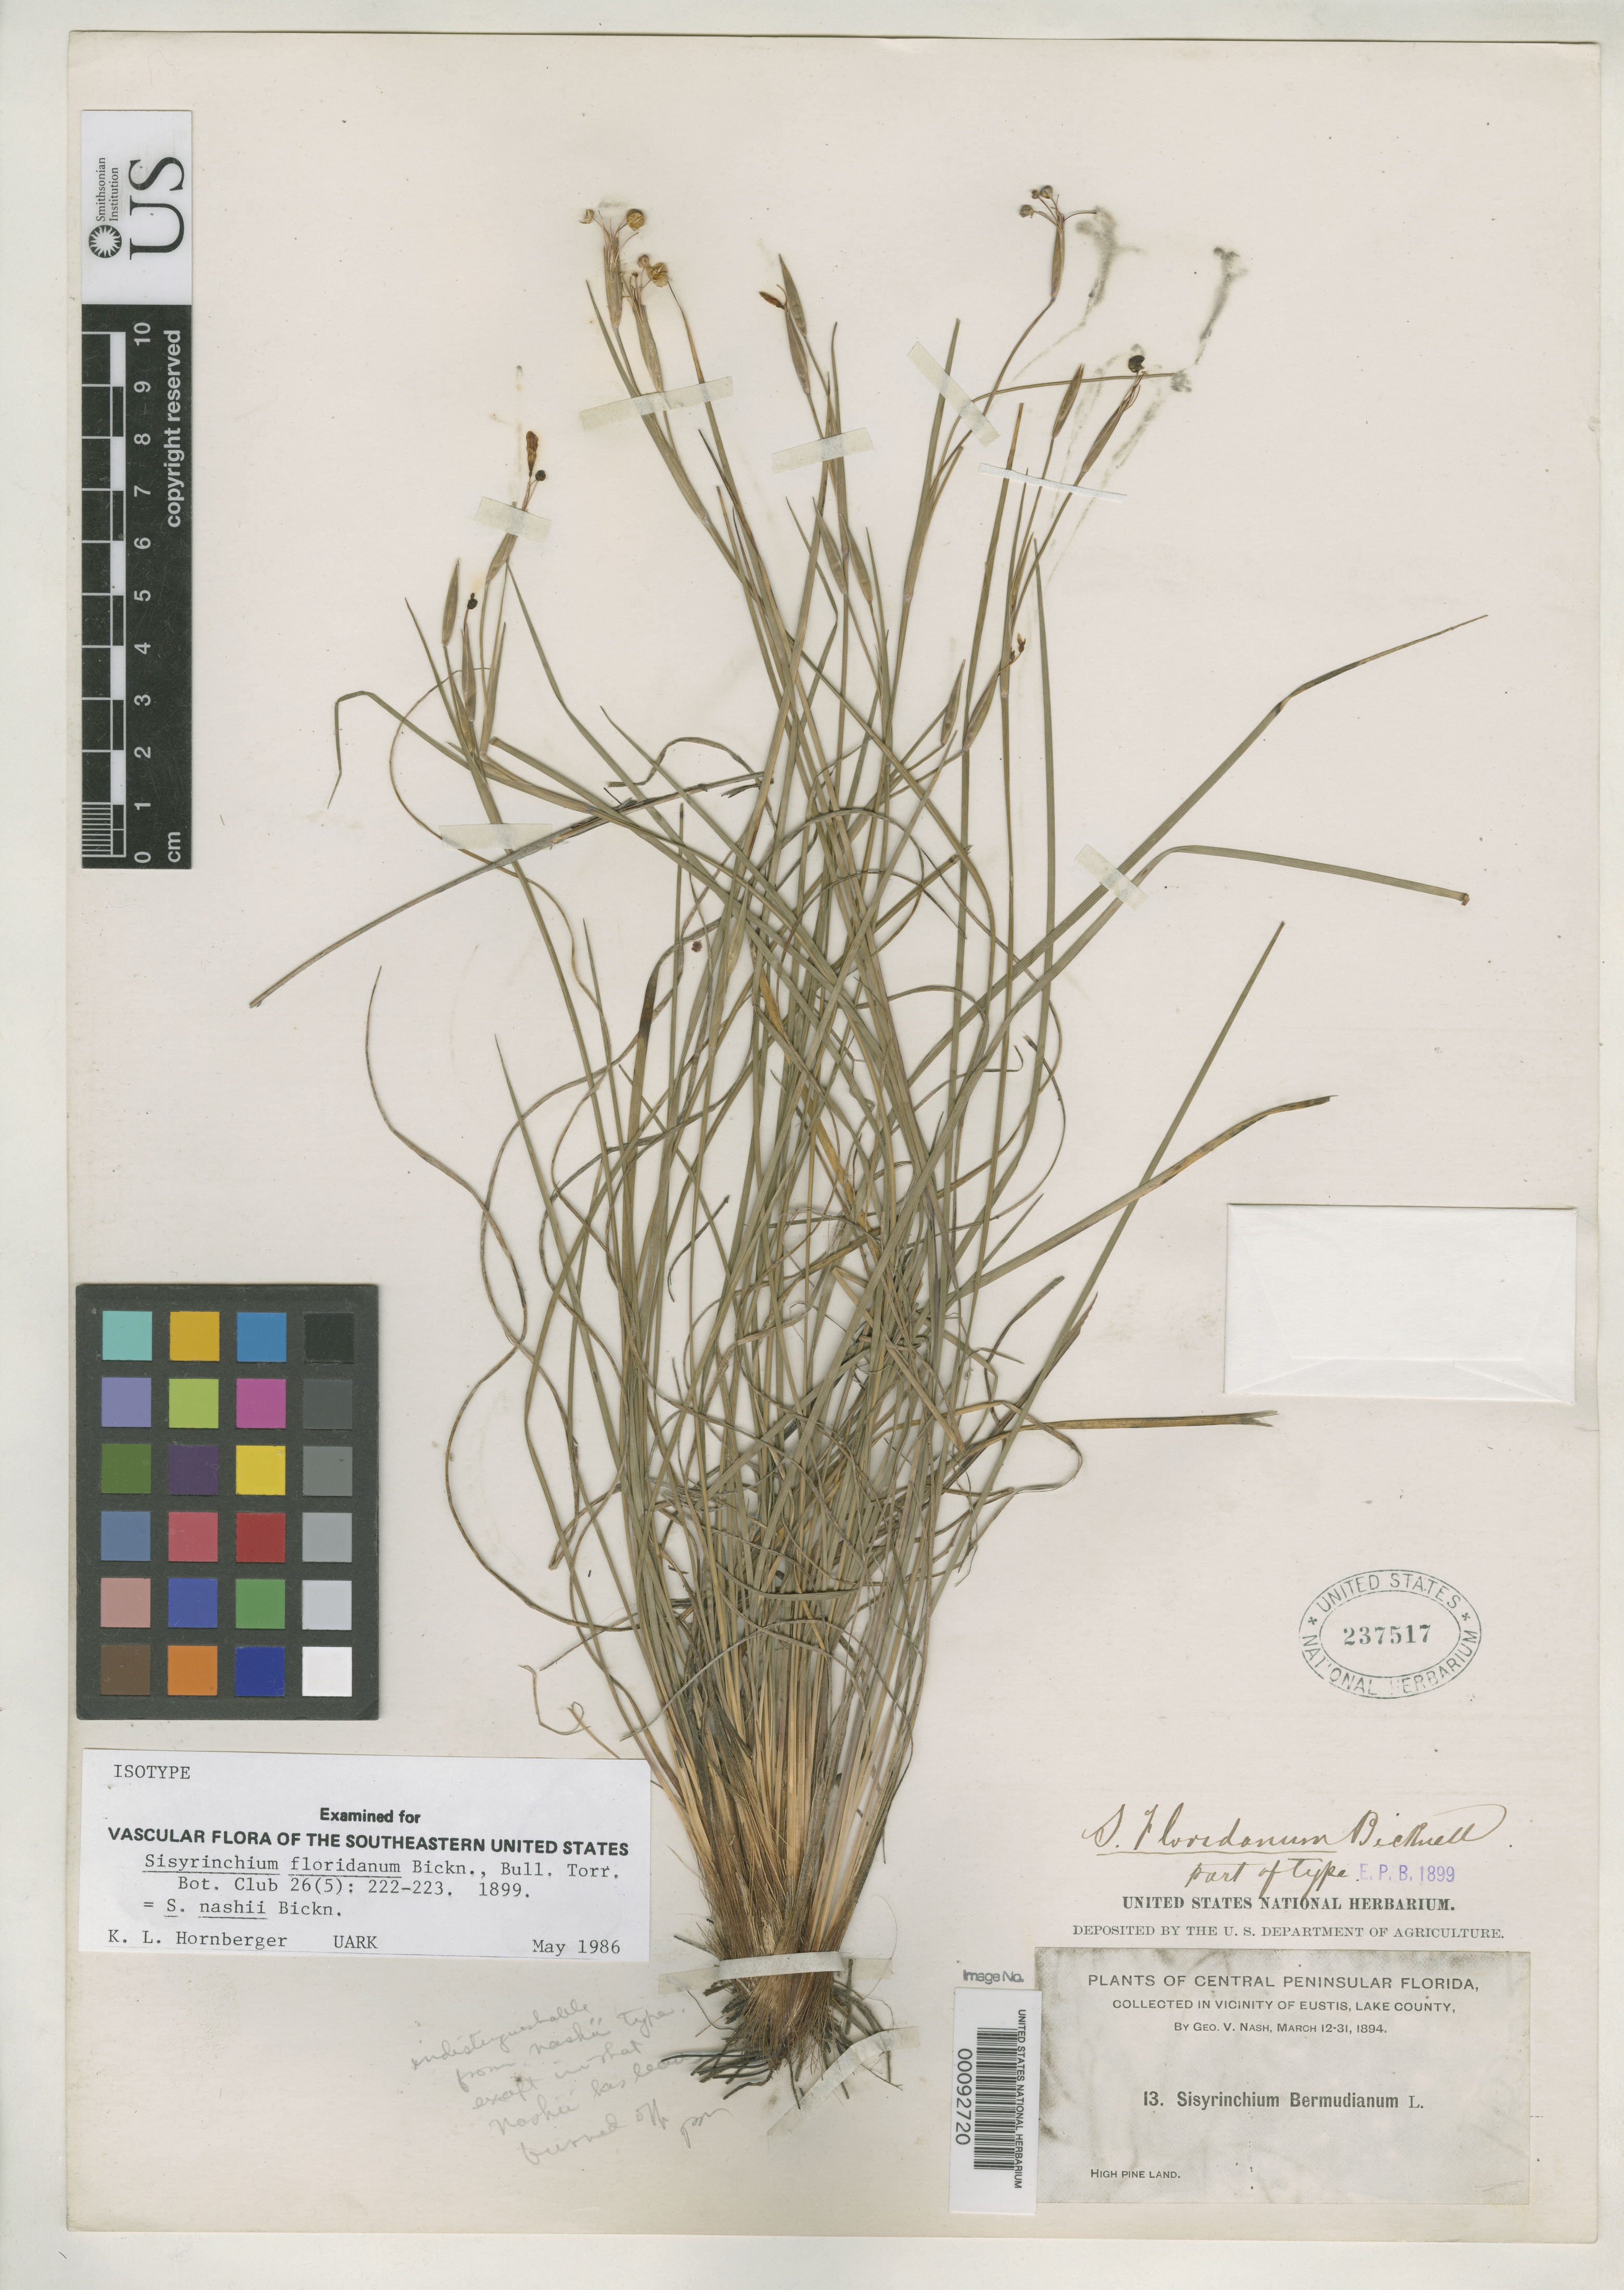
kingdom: Plantae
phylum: Tracheophyta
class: Liliopsida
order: Asparagales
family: Iridaceae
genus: Sisyrinchium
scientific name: Sisyrinchium floridanum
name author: E.P. Bicknell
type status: Isosyntype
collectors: G. V. Nash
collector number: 13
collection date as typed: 12 Mar 1894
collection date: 1894-03-12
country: United States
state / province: Florida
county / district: Lake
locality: Near Lake Dot, Eustis.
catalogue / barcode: US 237517